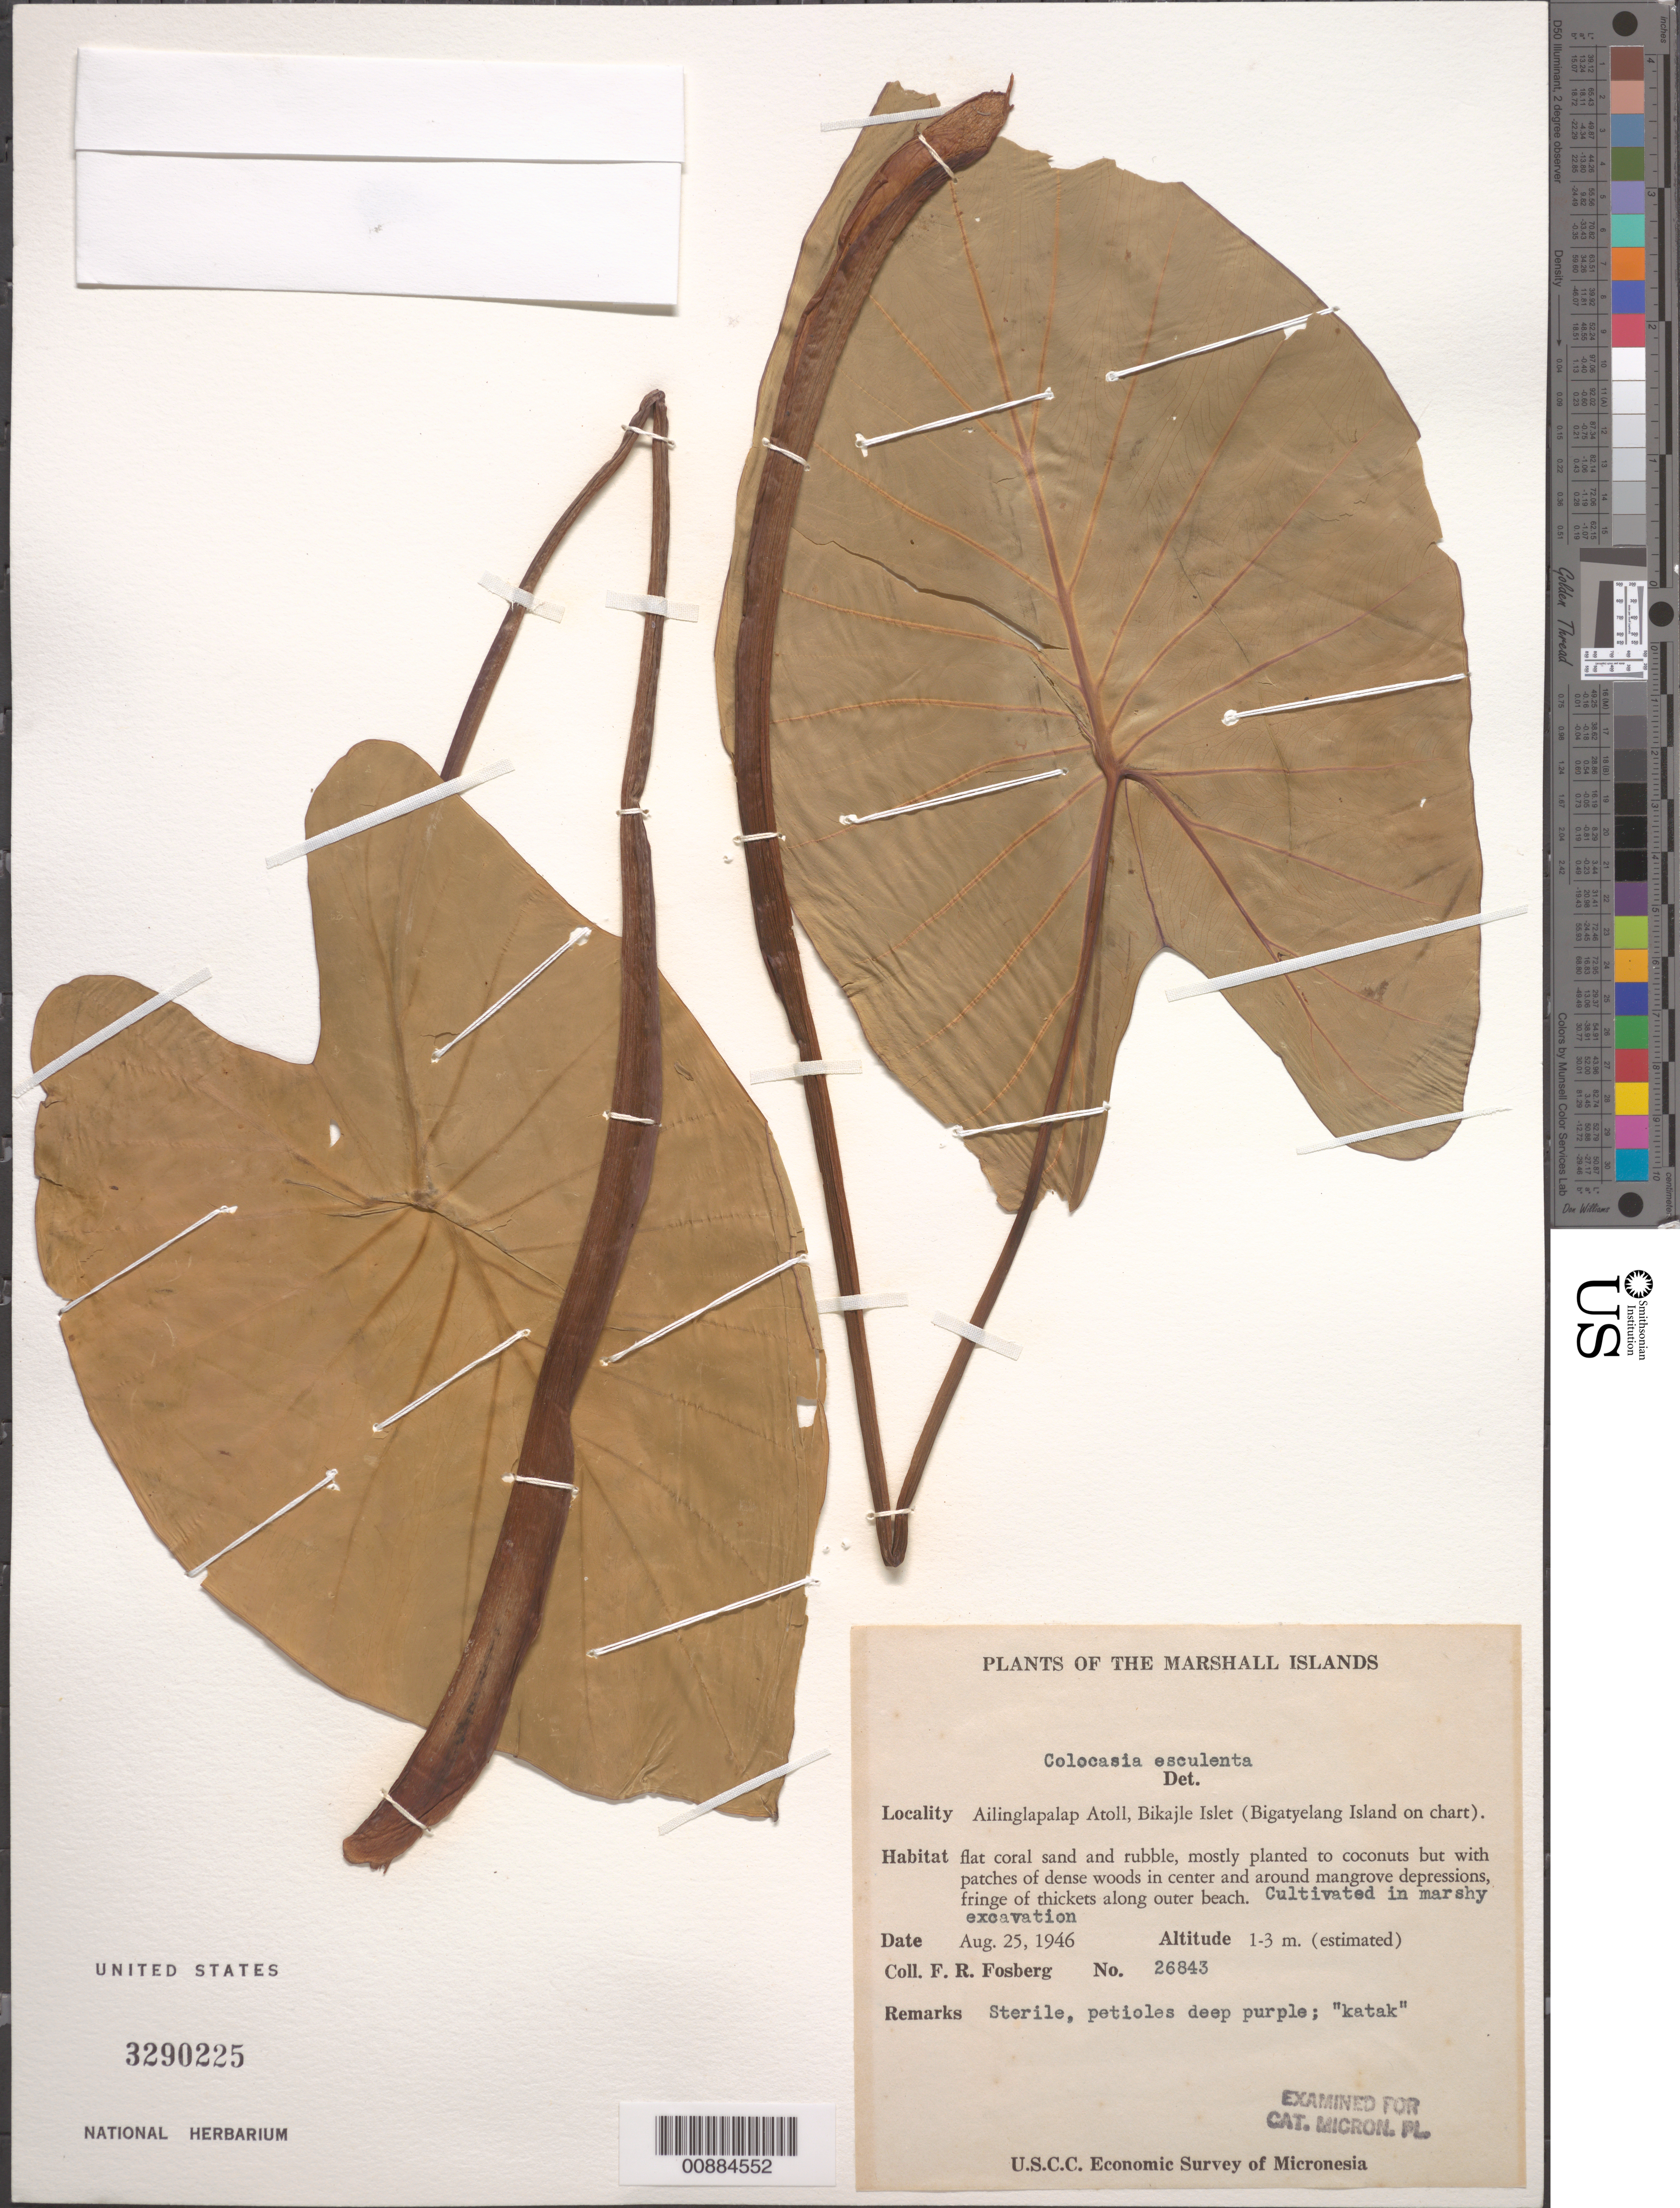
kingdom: Plantae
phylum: Tracheophyta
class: Liliopsida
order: Alismatales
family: Araceae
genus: Colocasia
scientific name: Colocasia esculenta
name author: (L.) Schott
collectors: F. R. Fosberg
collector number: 26843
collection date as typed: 25 Aug 1946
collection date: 1946-08-25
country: Marshall Islands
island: Ailinglaplap [Ailinglapalap] Atoll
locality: Bikajle Islet (Bigatyelang Island on chart).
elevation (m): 1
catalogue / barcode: US 3290225